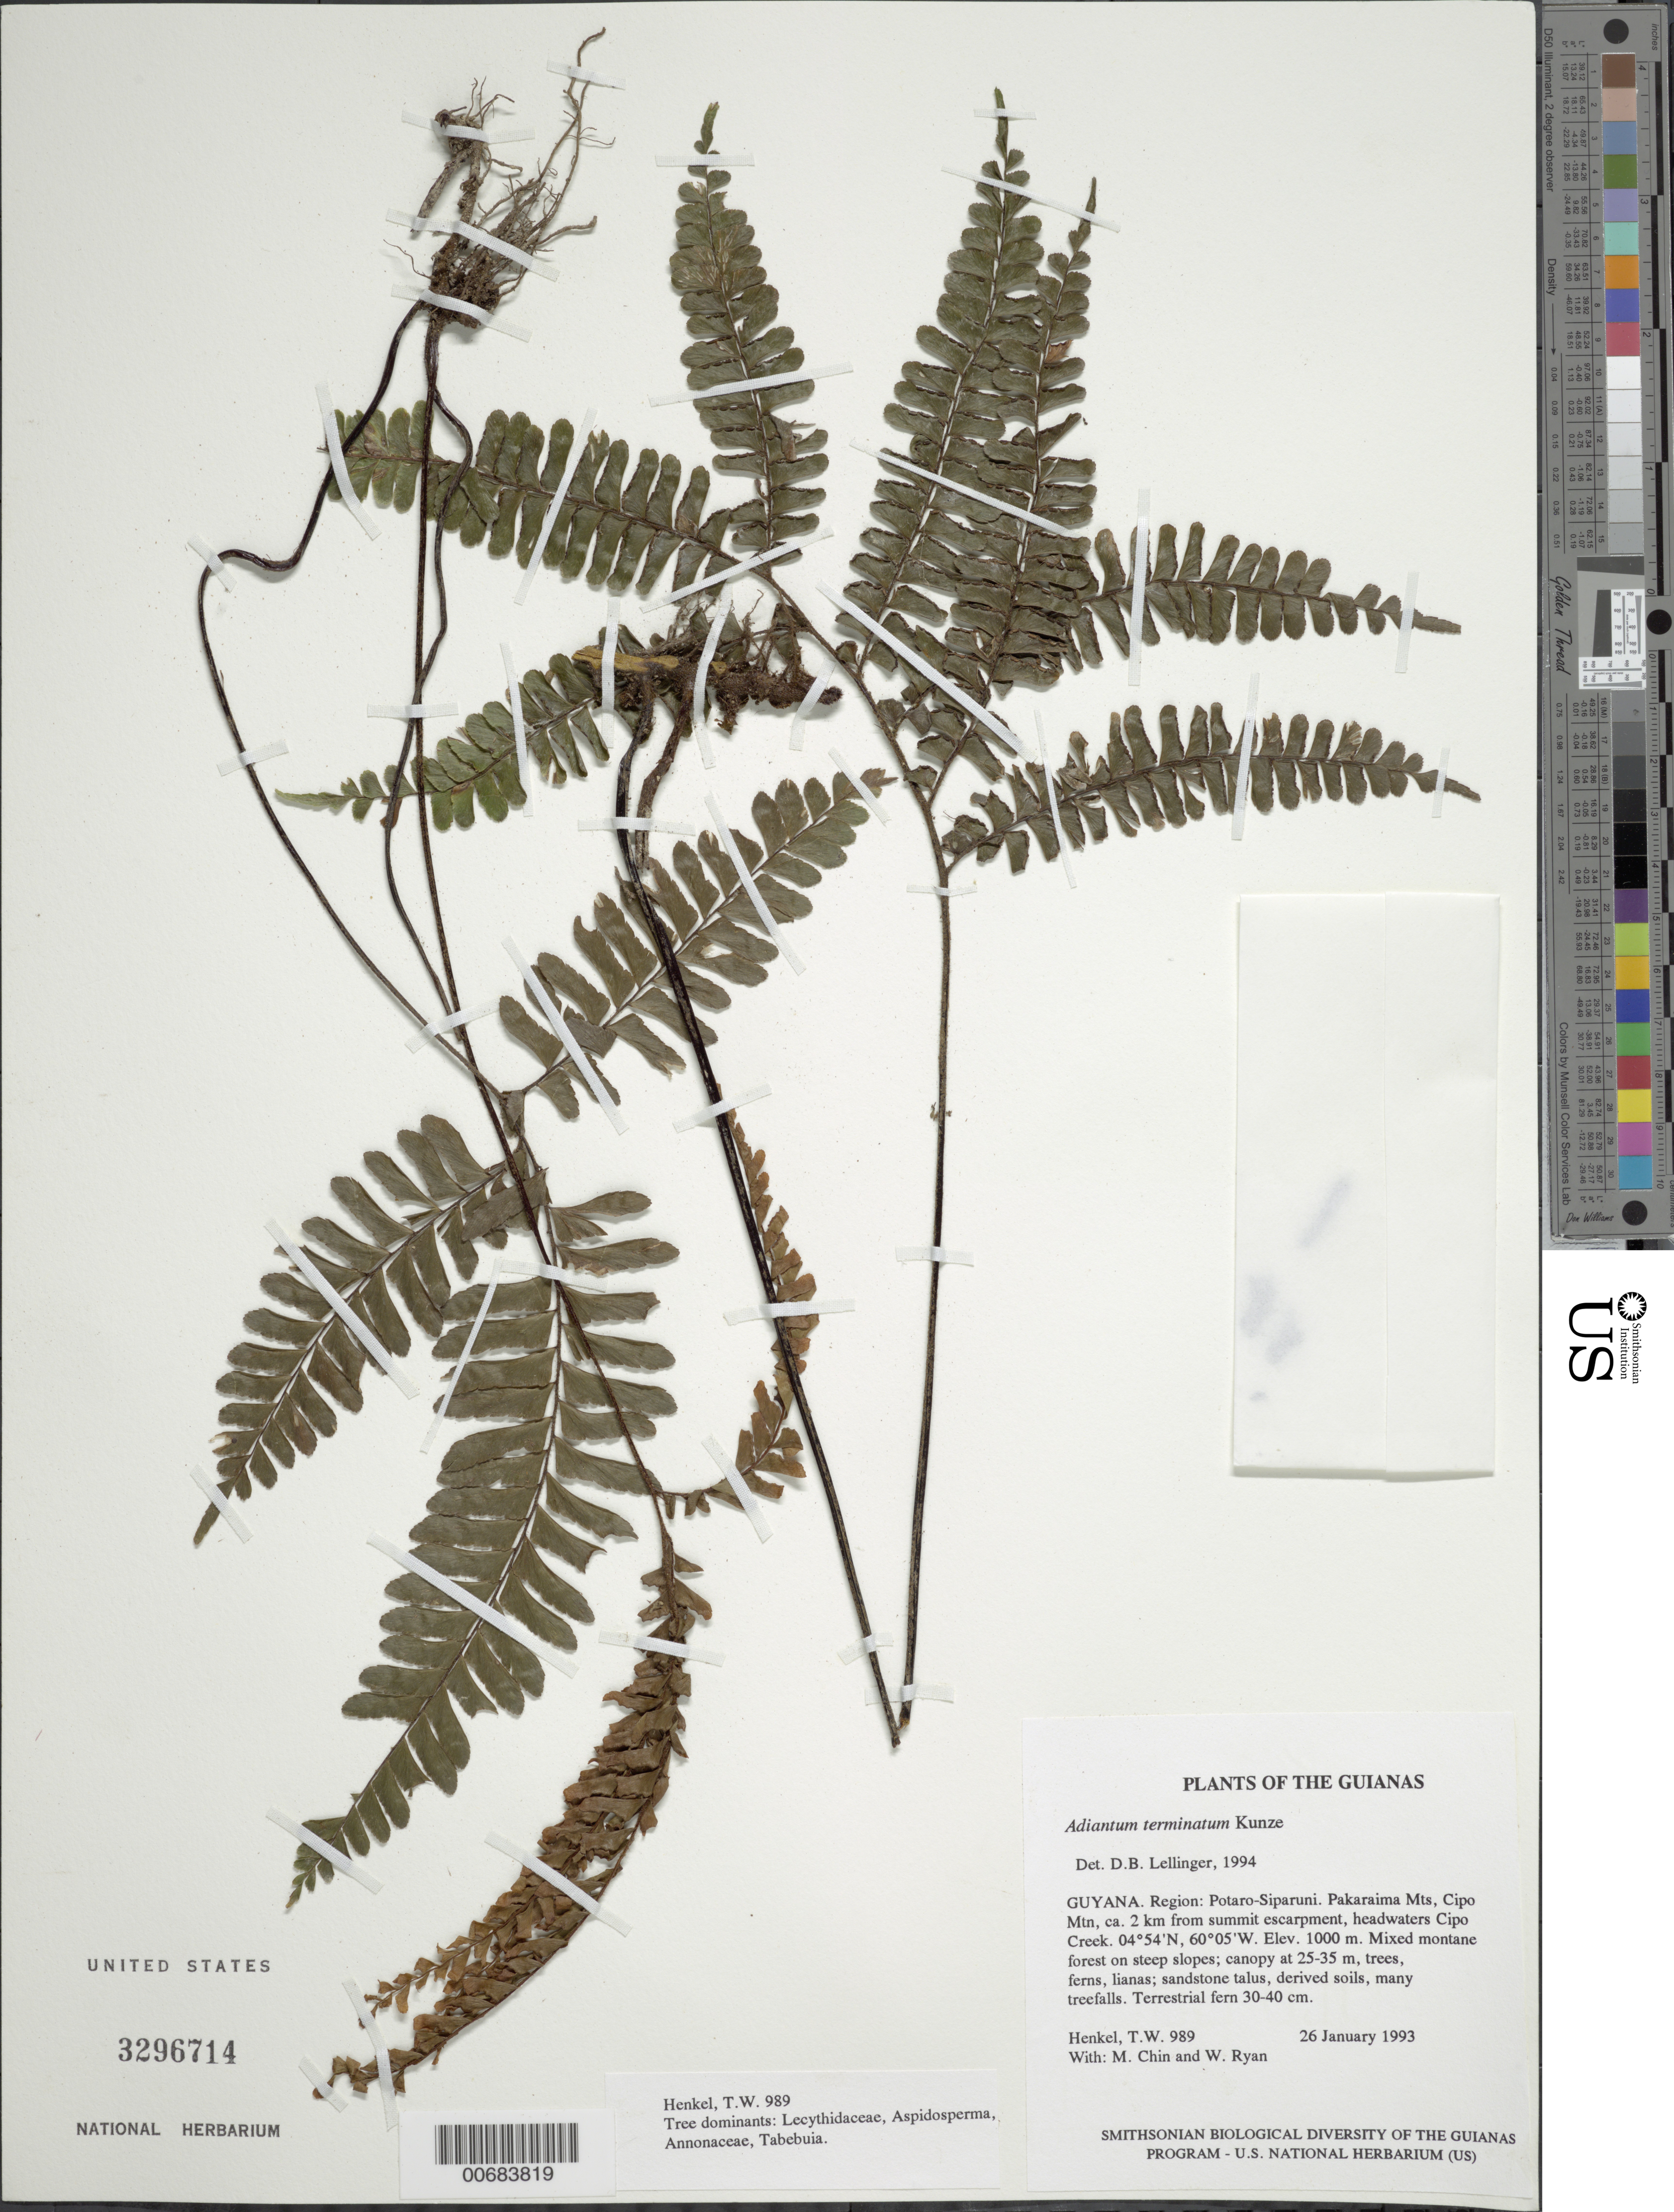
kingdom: Plantae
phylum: Tracheophyta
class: Polypodiopsida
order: Polypodiales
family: Pteridaceae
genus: Adiantum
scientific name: Adiantum terminatum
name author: Kunze ex Miq.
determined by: Lellinger, David B., (BOT), Smithsonian Institution - National Museum of Natural History (UNITED STATES)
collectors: T. Henkel, M. Chin & W. Ryan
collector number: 989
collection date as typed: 26 January 1993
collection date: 1993-01-26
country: Guyana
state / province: Potaro-Siparuni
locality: Pakaraima Mts, Cipo Mtn, ca. 2 km from summit escarpment, headwaters Cipo Creek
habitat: Mixed montane forest on steep slopes; canopy at 25-35 m; sandstone talus, derived soils, many treefalls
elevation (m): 1000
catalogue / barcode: US 3296714